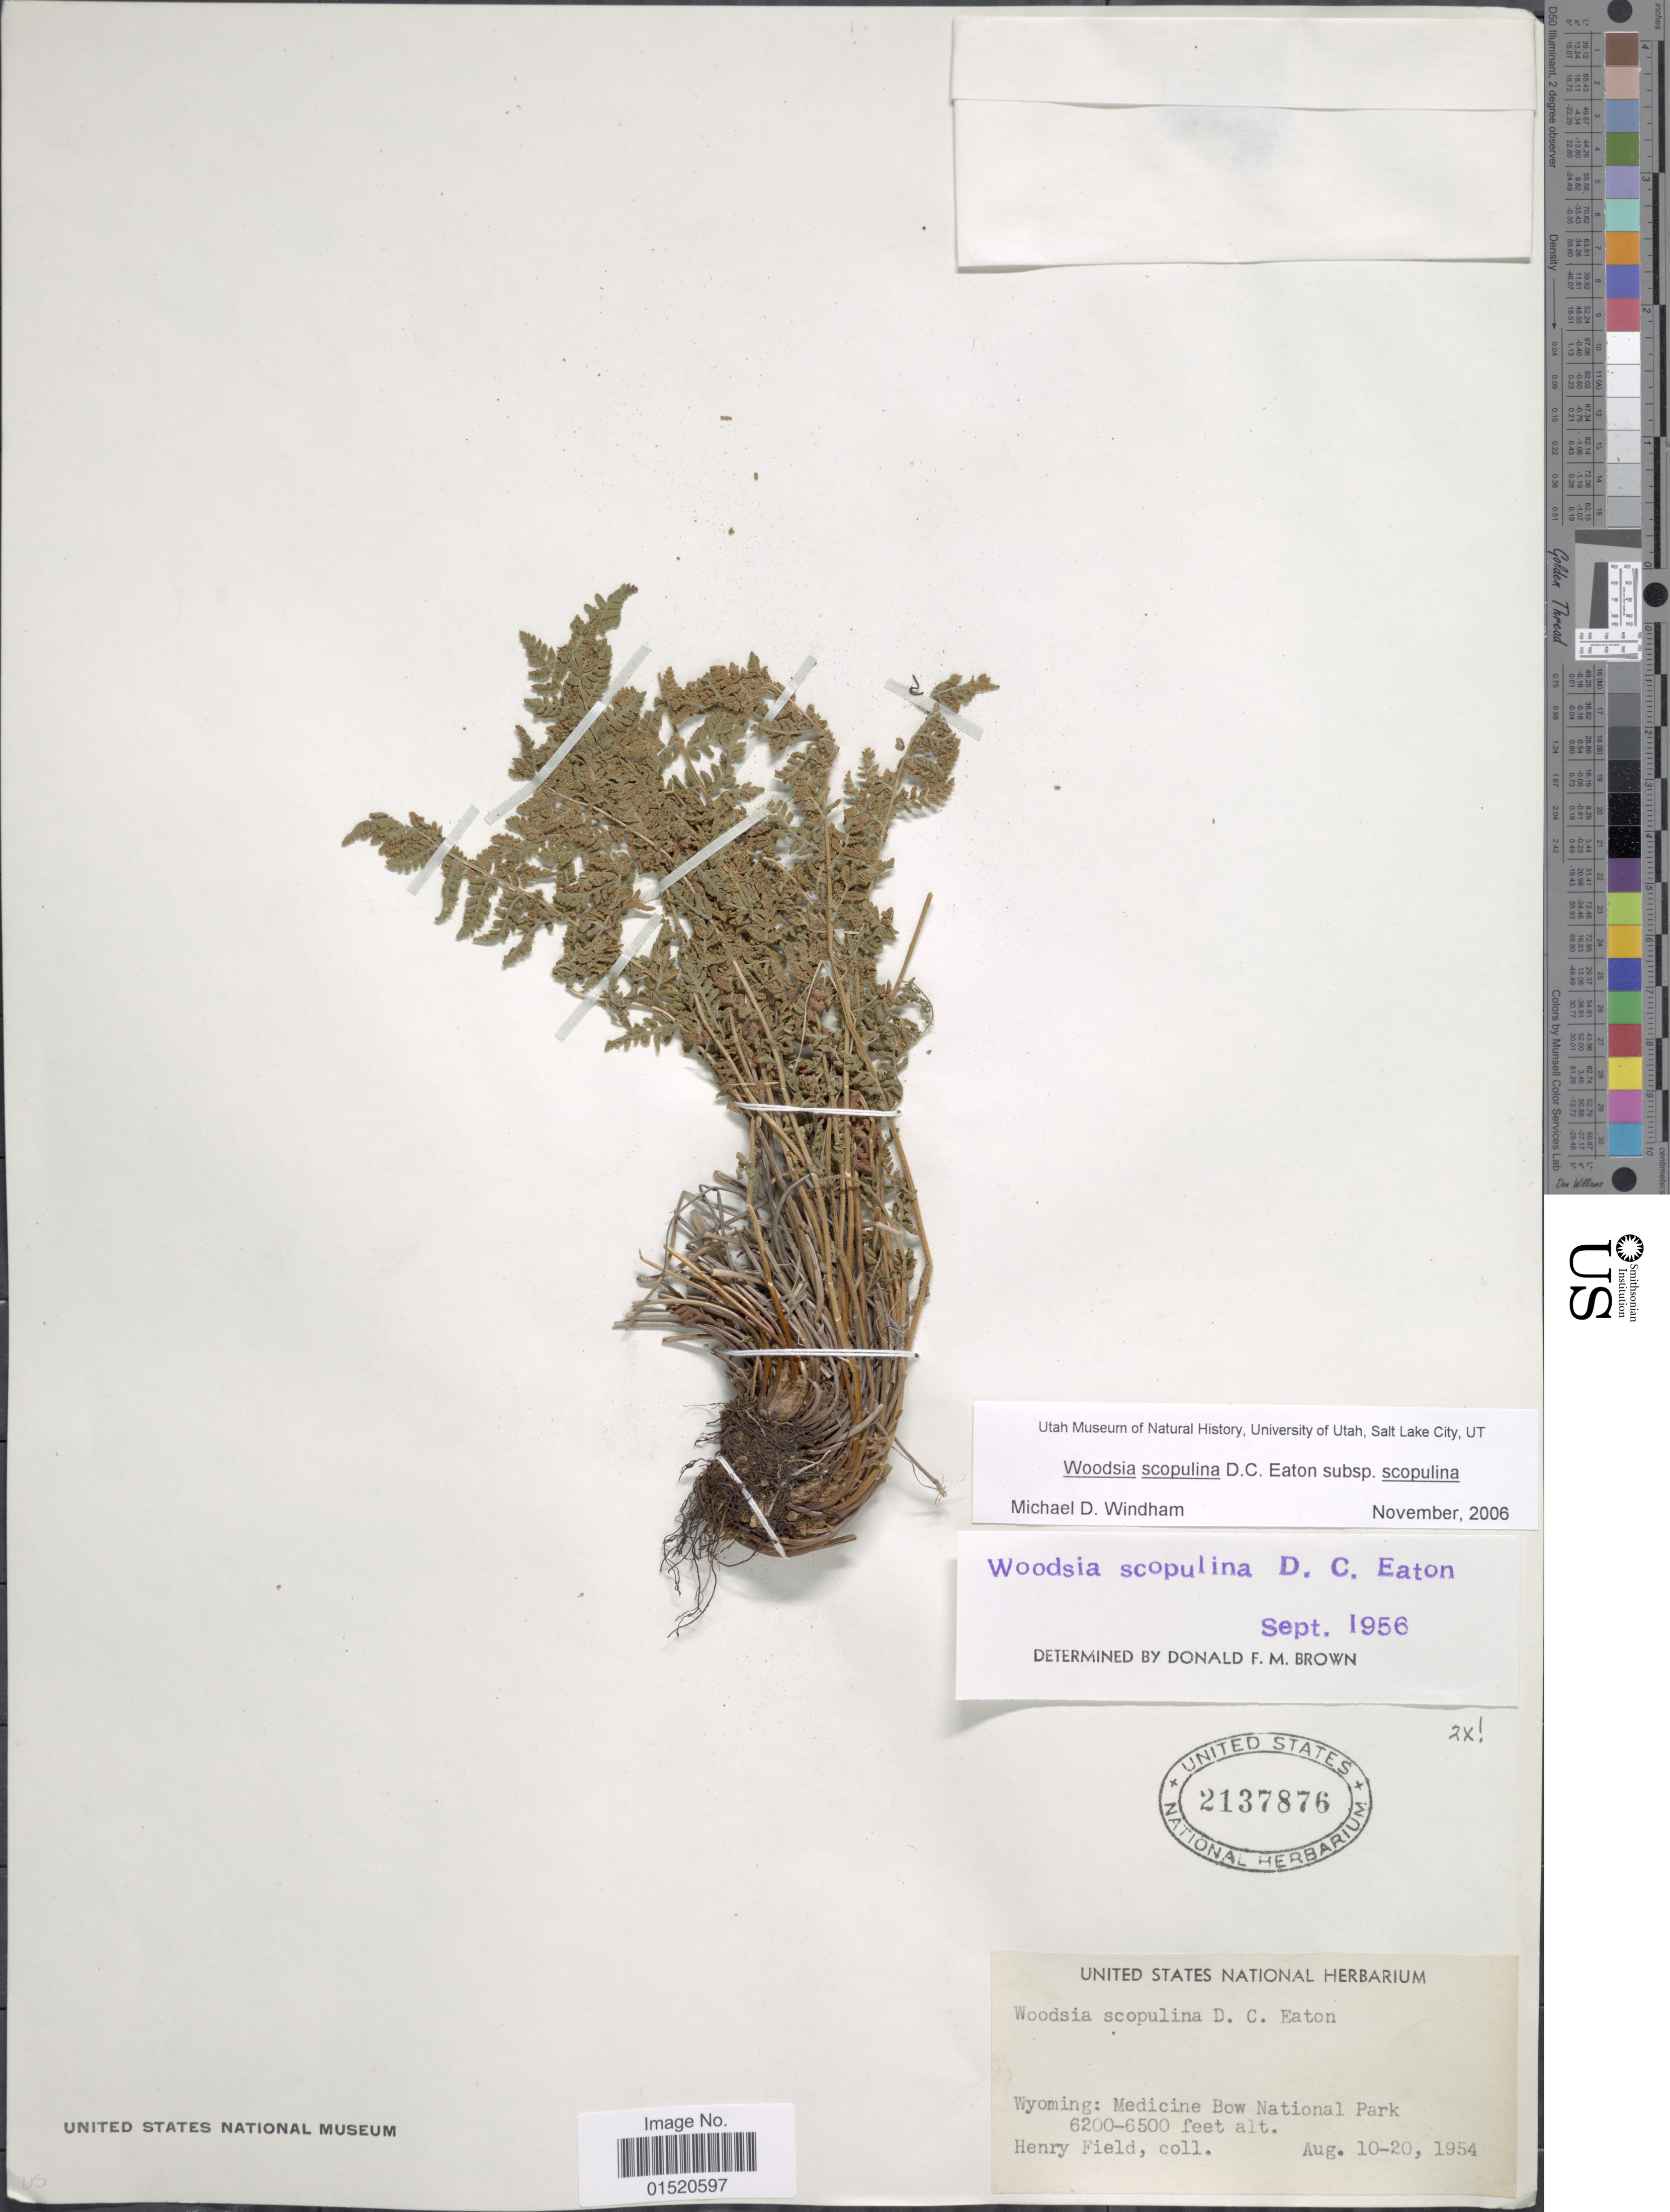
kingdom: Plantae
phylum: Tracheophyta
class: Polypodiopsida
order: Polypodiales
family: Woodsiaceae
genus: Woodsia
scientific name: Woodsia scopulina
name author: D.C. Eaton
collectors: H. Field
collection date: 1954-08-10/1954-08-20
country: United States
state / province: Wyoming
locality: Medicine Bow National Park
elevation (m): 1890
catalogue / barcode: US 2137876